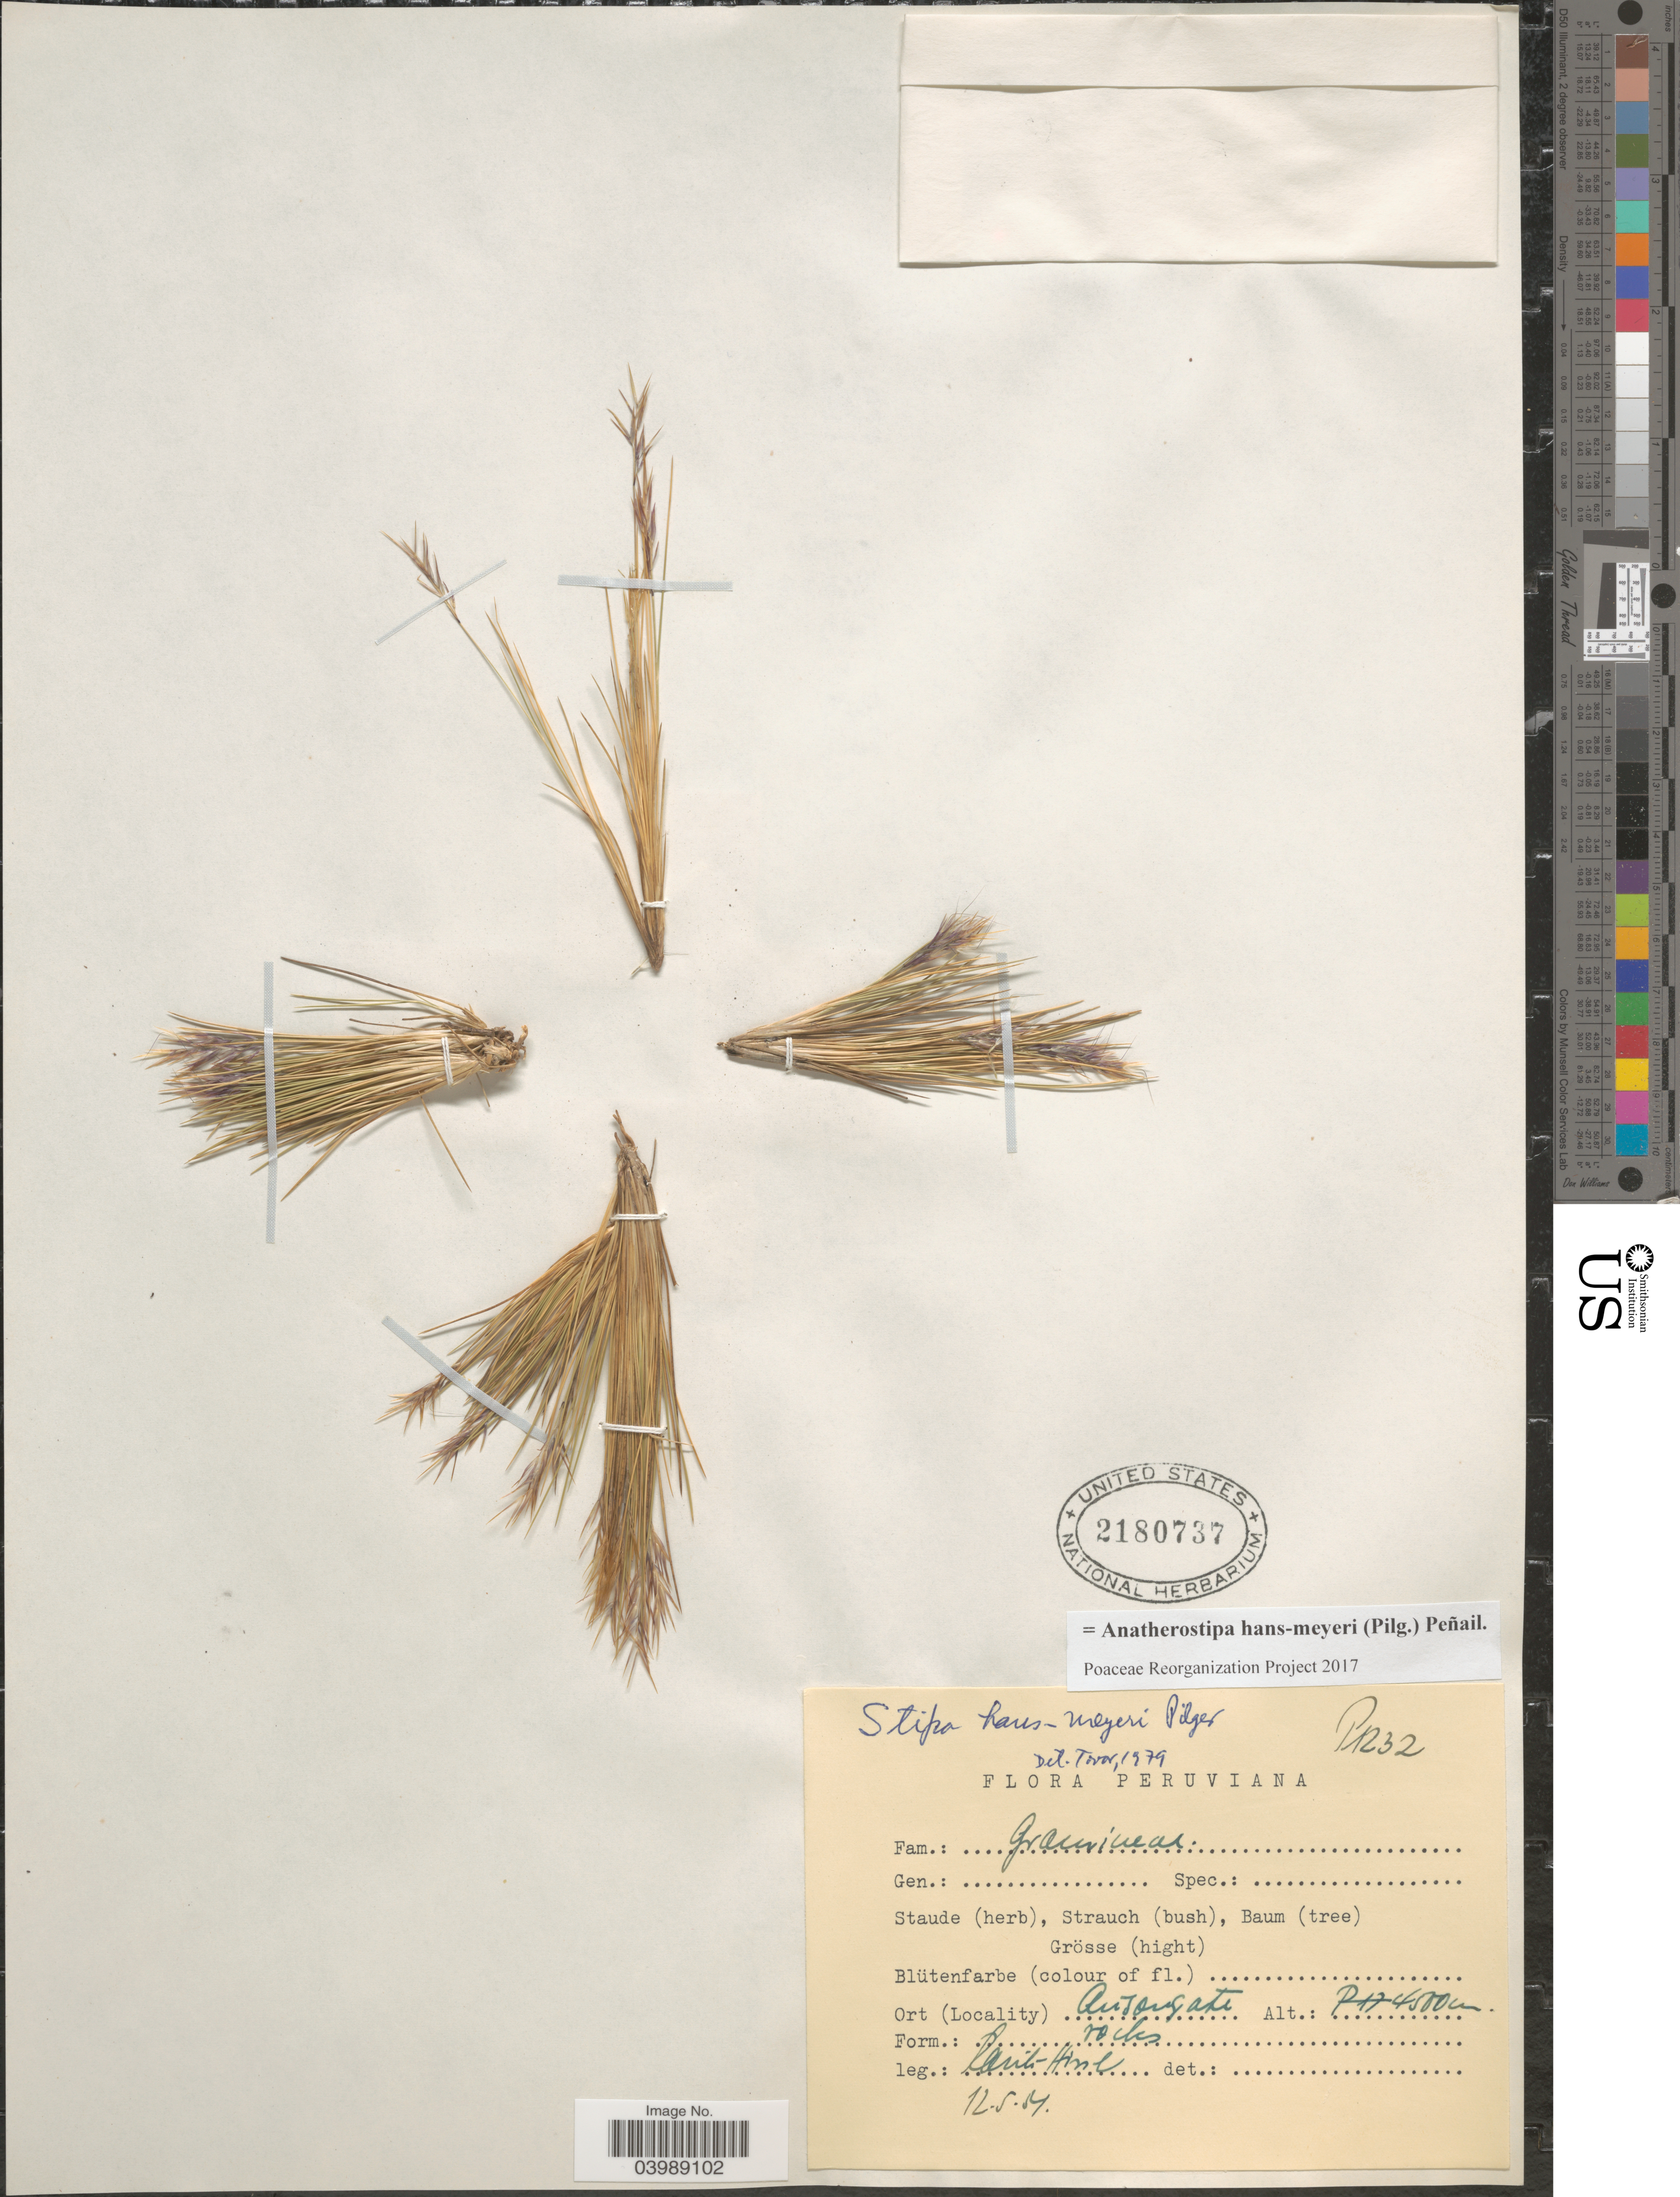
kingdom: Plantae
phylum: Tracheophyta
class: Liliopsida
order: Poales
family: Poaceae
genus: Anatherostipa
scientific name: Anatherostipa hans-meyeri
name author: (Pilg.) Peñailillo B.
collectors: W. Rauh & G. Hirsch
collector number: P1232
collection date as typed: Transcribed d/m/y: 12/5/54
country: Peru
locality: Auzangate.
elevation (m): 4500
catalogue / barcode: US 2180737